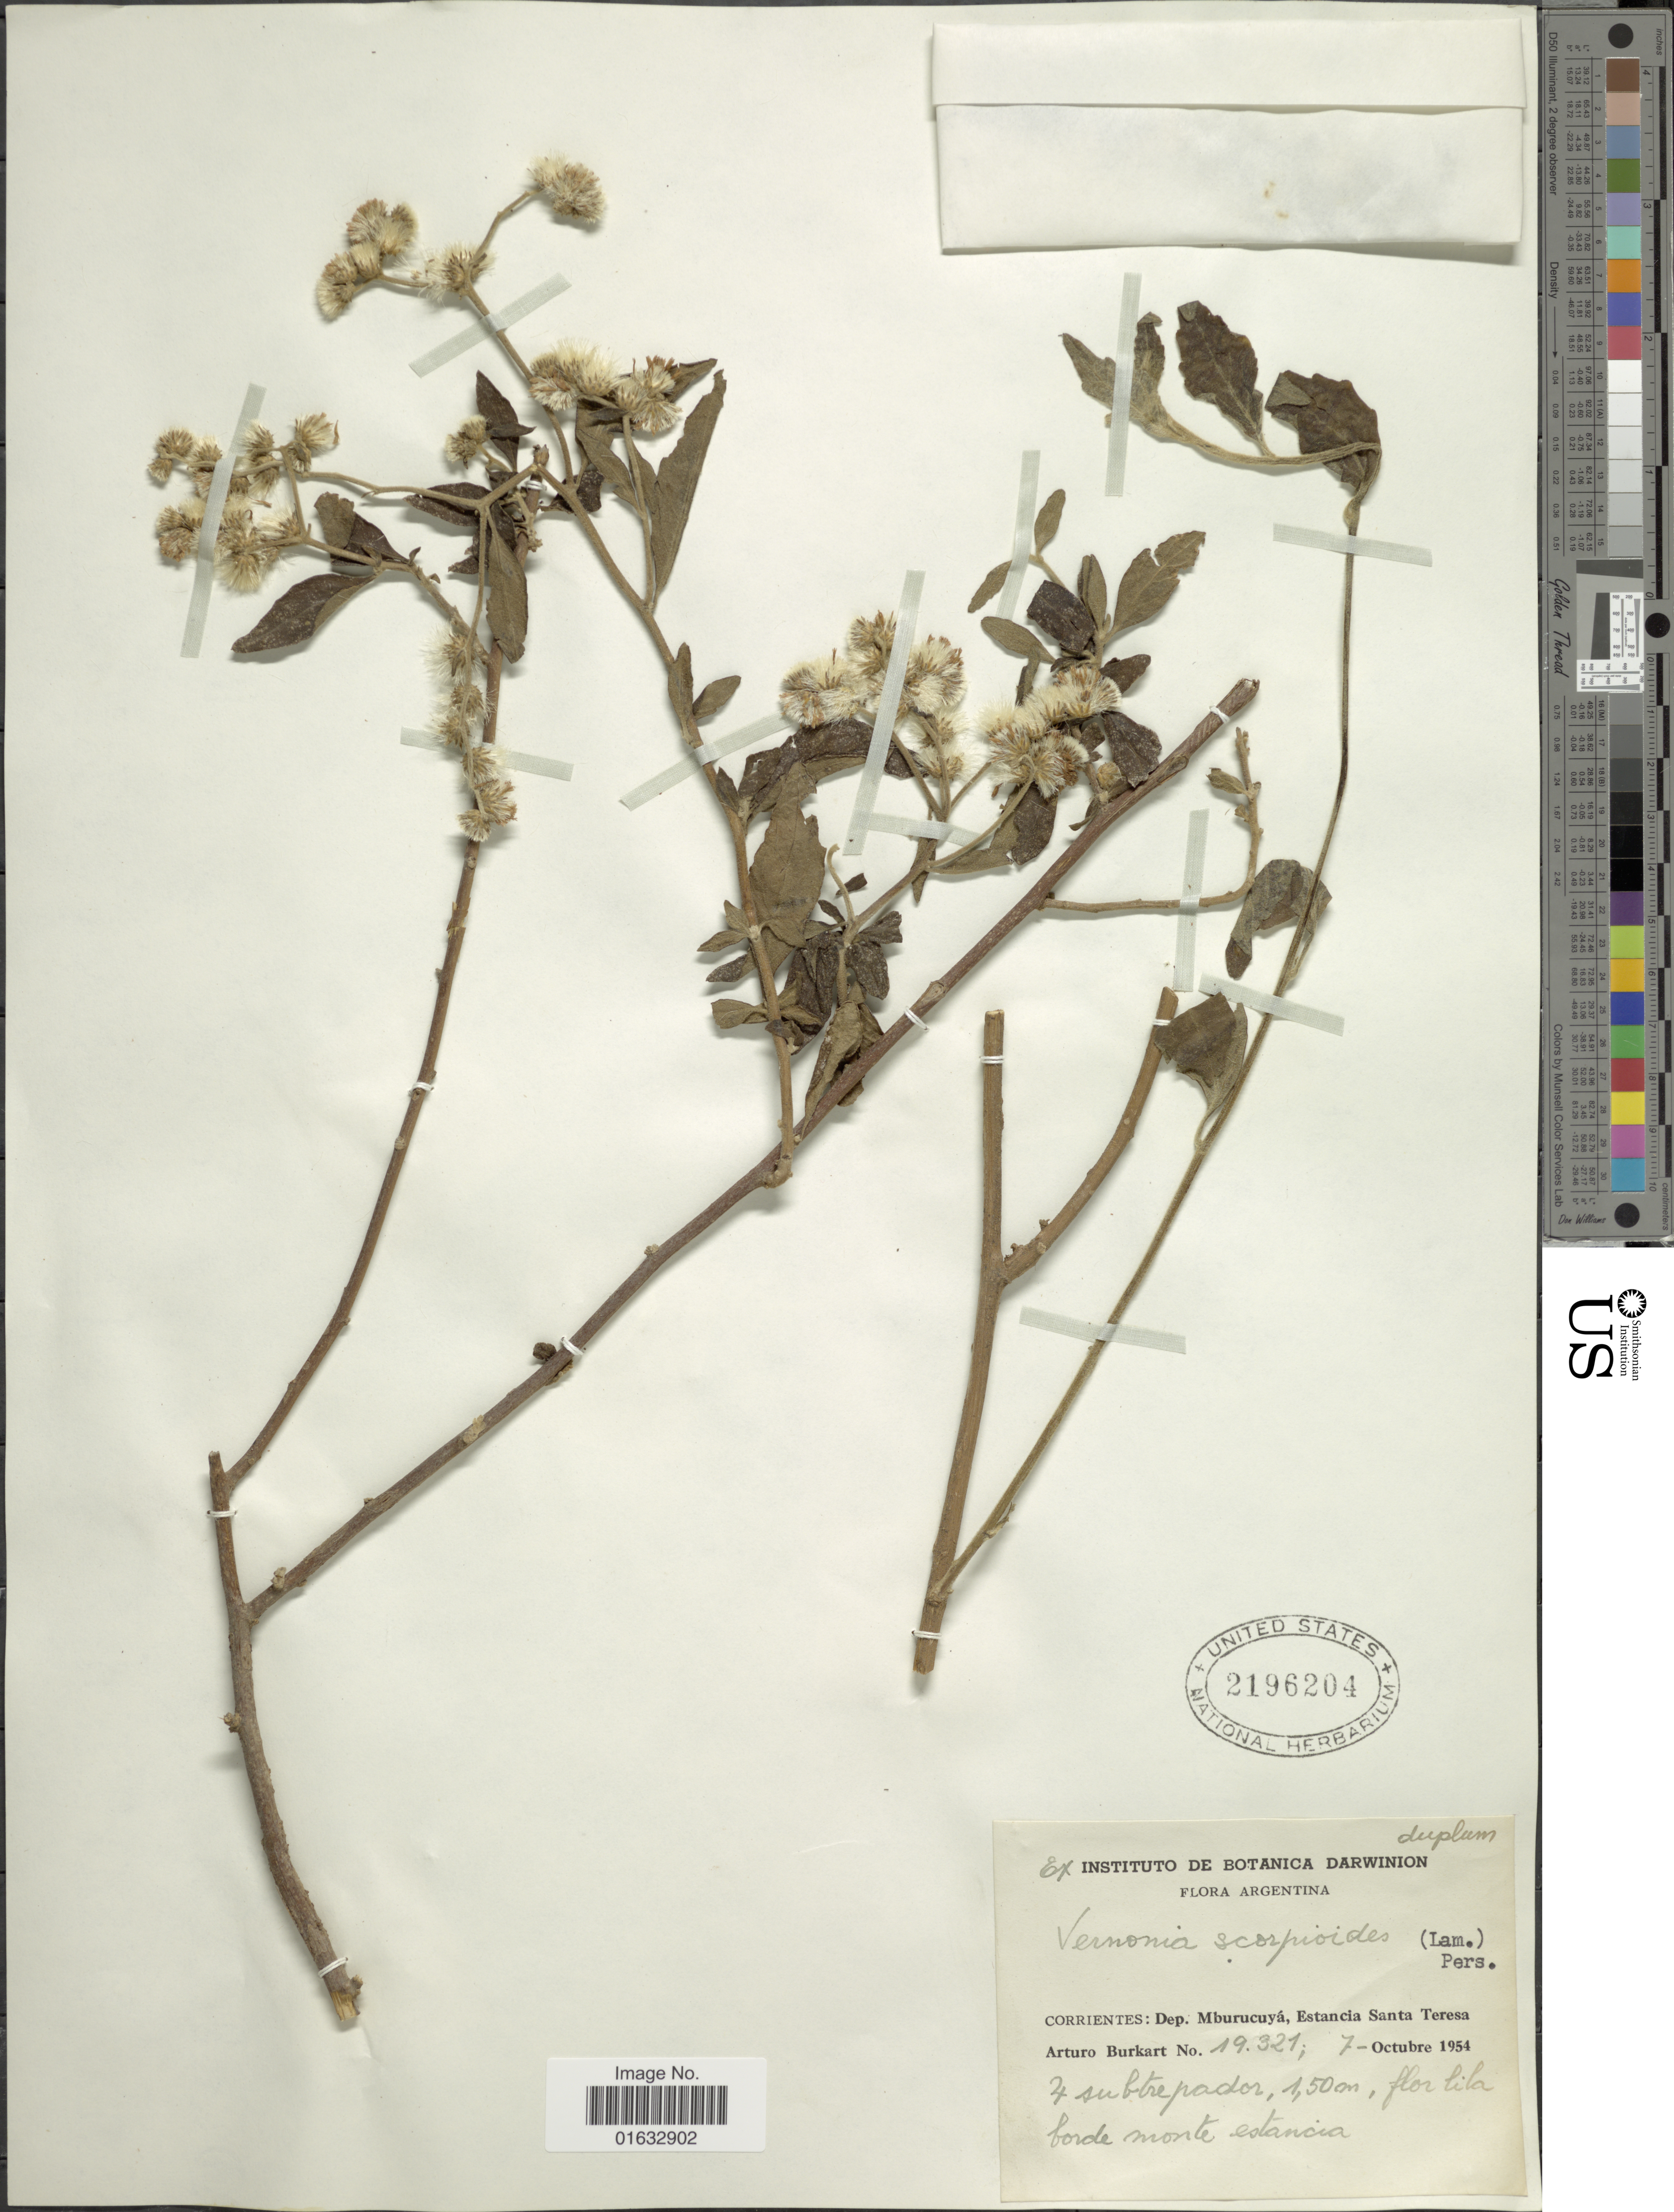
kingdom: Plantae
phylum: Tracheophyta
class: Magnoliopsida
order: Asterales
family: Asteraceae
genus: Cyrtocymura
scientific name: Cyrtocymura scorpioides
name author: (Lam.) H. Rob.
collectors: A. E. Burkart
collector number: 19321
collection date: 1954-10-07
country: Argentina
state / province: Corrientes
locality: Dep. Mburucuya, Estancia Santa Teresa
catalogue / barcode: US 2196204